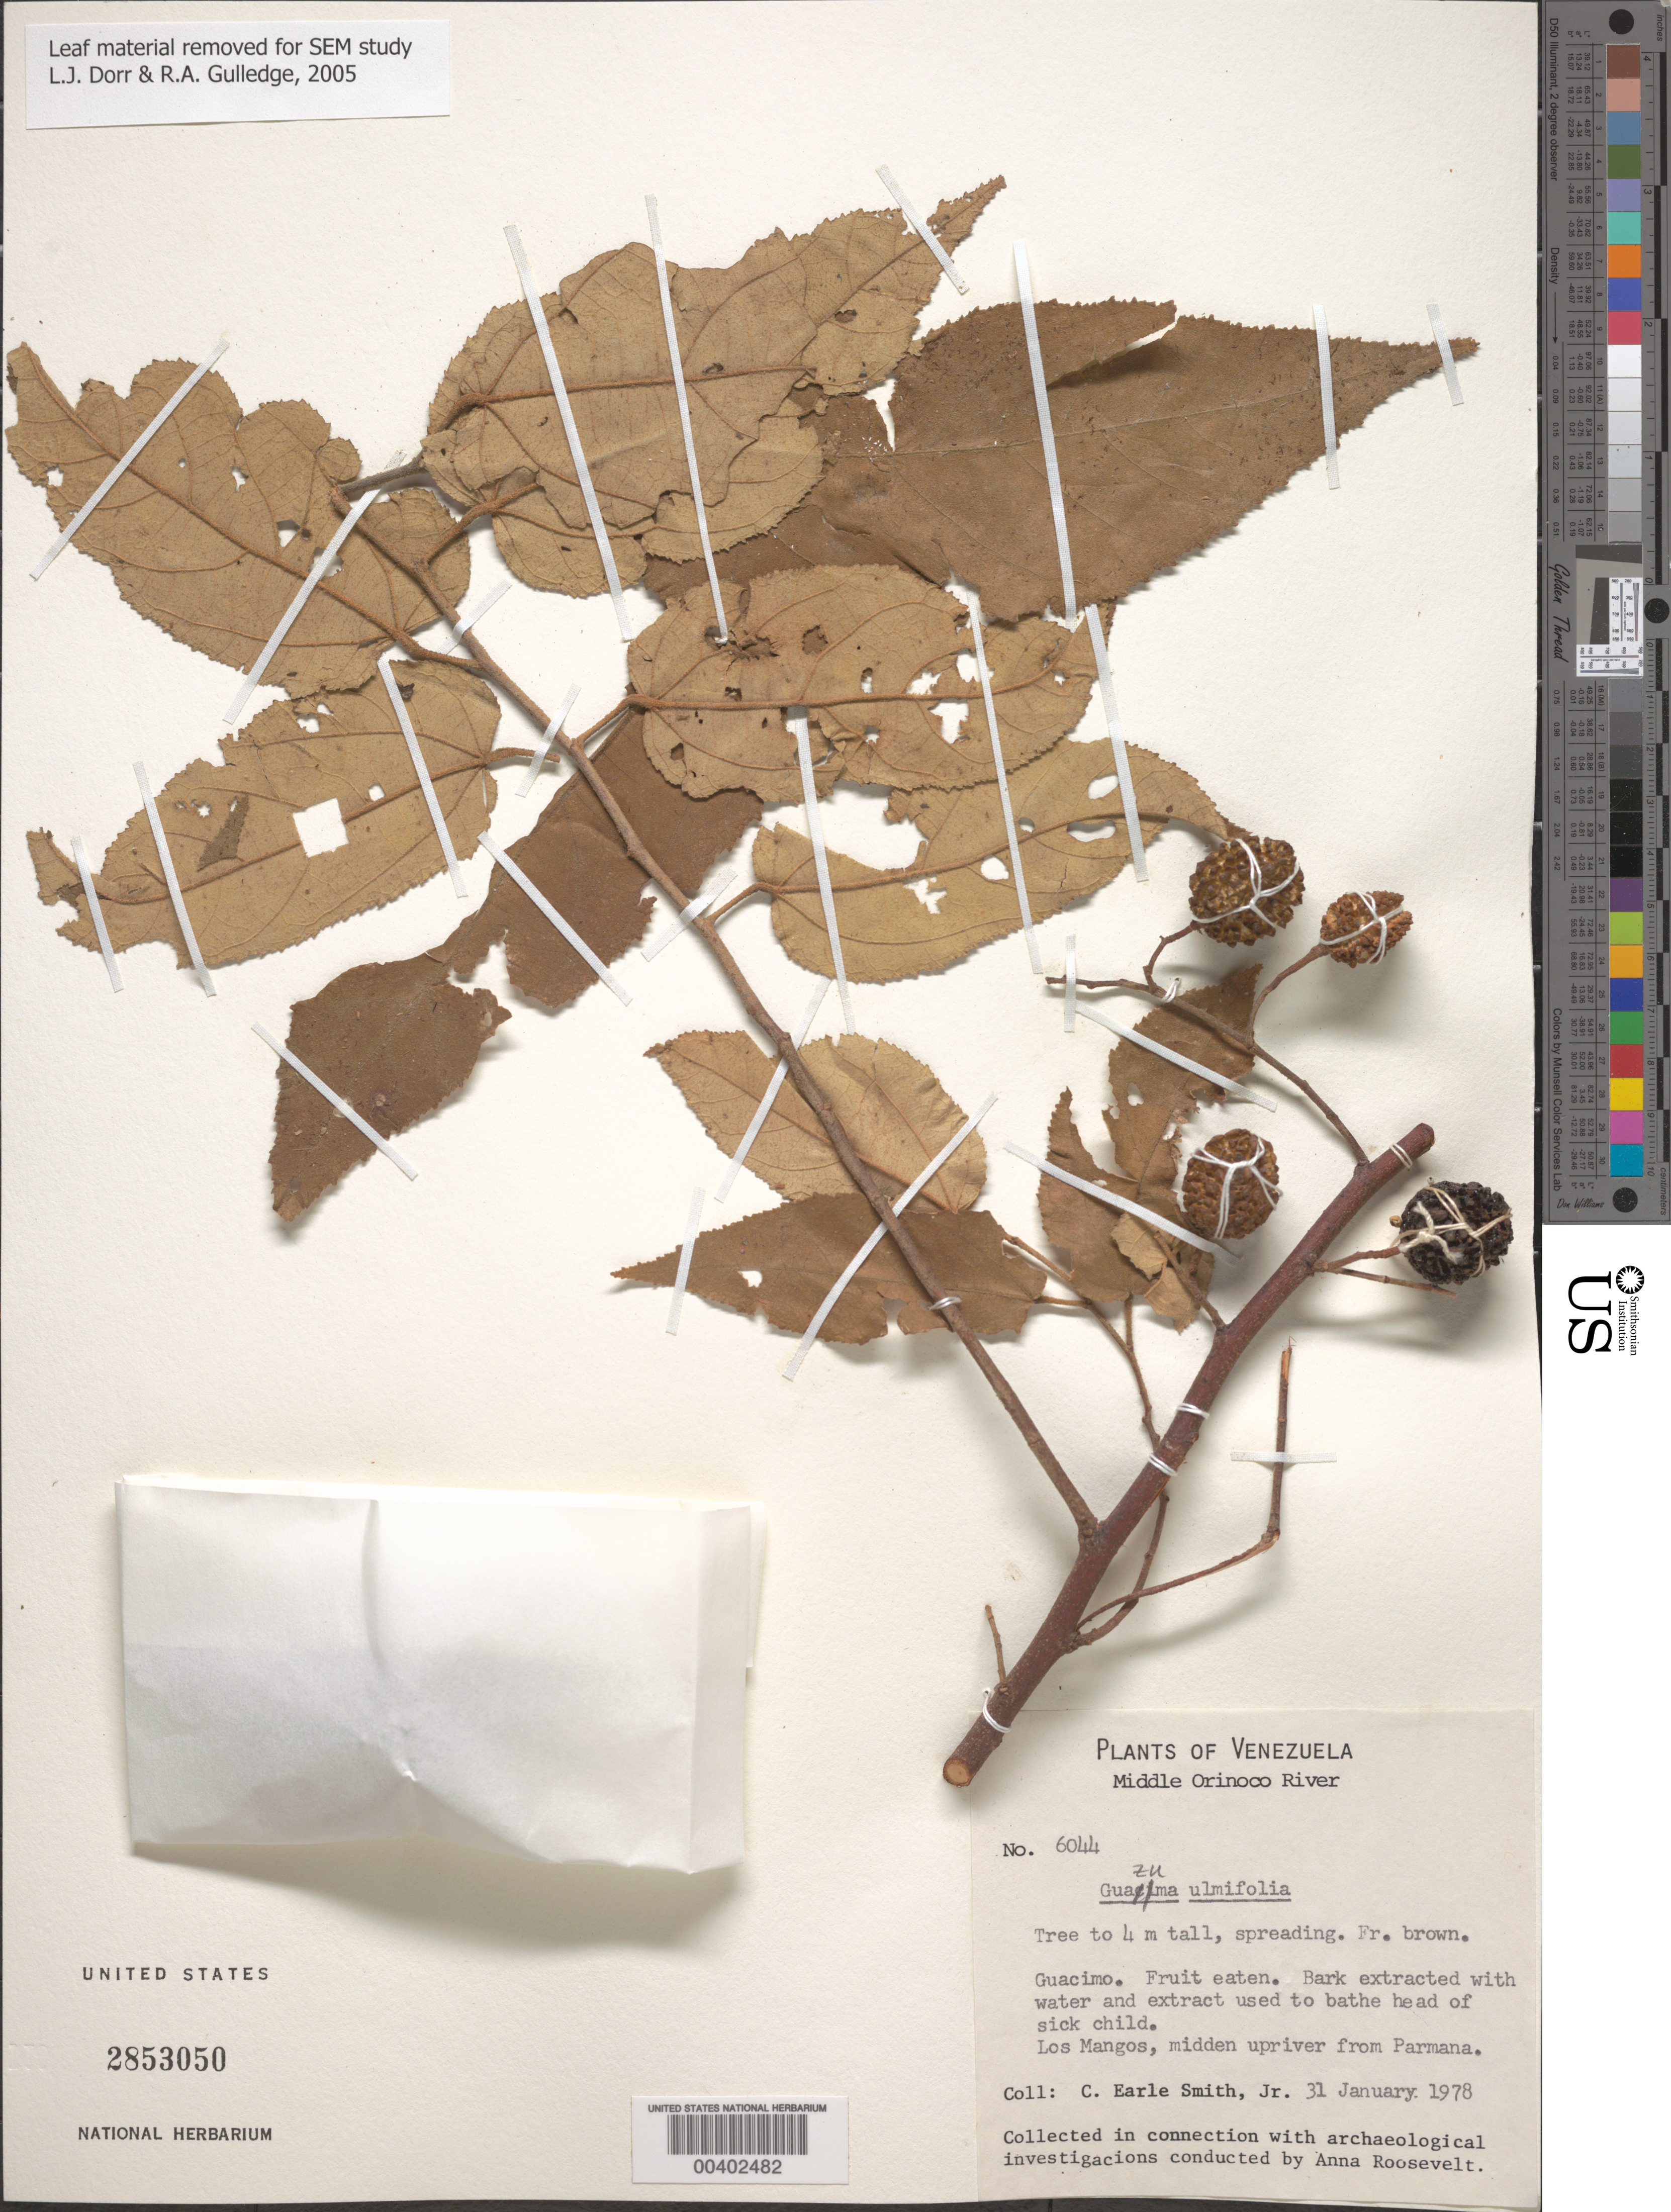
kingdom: Plantae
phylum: Tracheophyta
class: Magnoliopsida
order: Malvales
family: Malvaceae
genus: Guazuma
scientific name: Guazuma ulmifolia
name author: Lam.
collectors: C. E. Smith Jr.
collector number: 6044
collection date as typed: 31 Jan 1978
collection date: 1978-01-31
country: Venezuela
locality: Los Mangos, midden upriver from Parmana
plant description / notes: Common name: Guacimo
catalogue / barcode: US 2853050